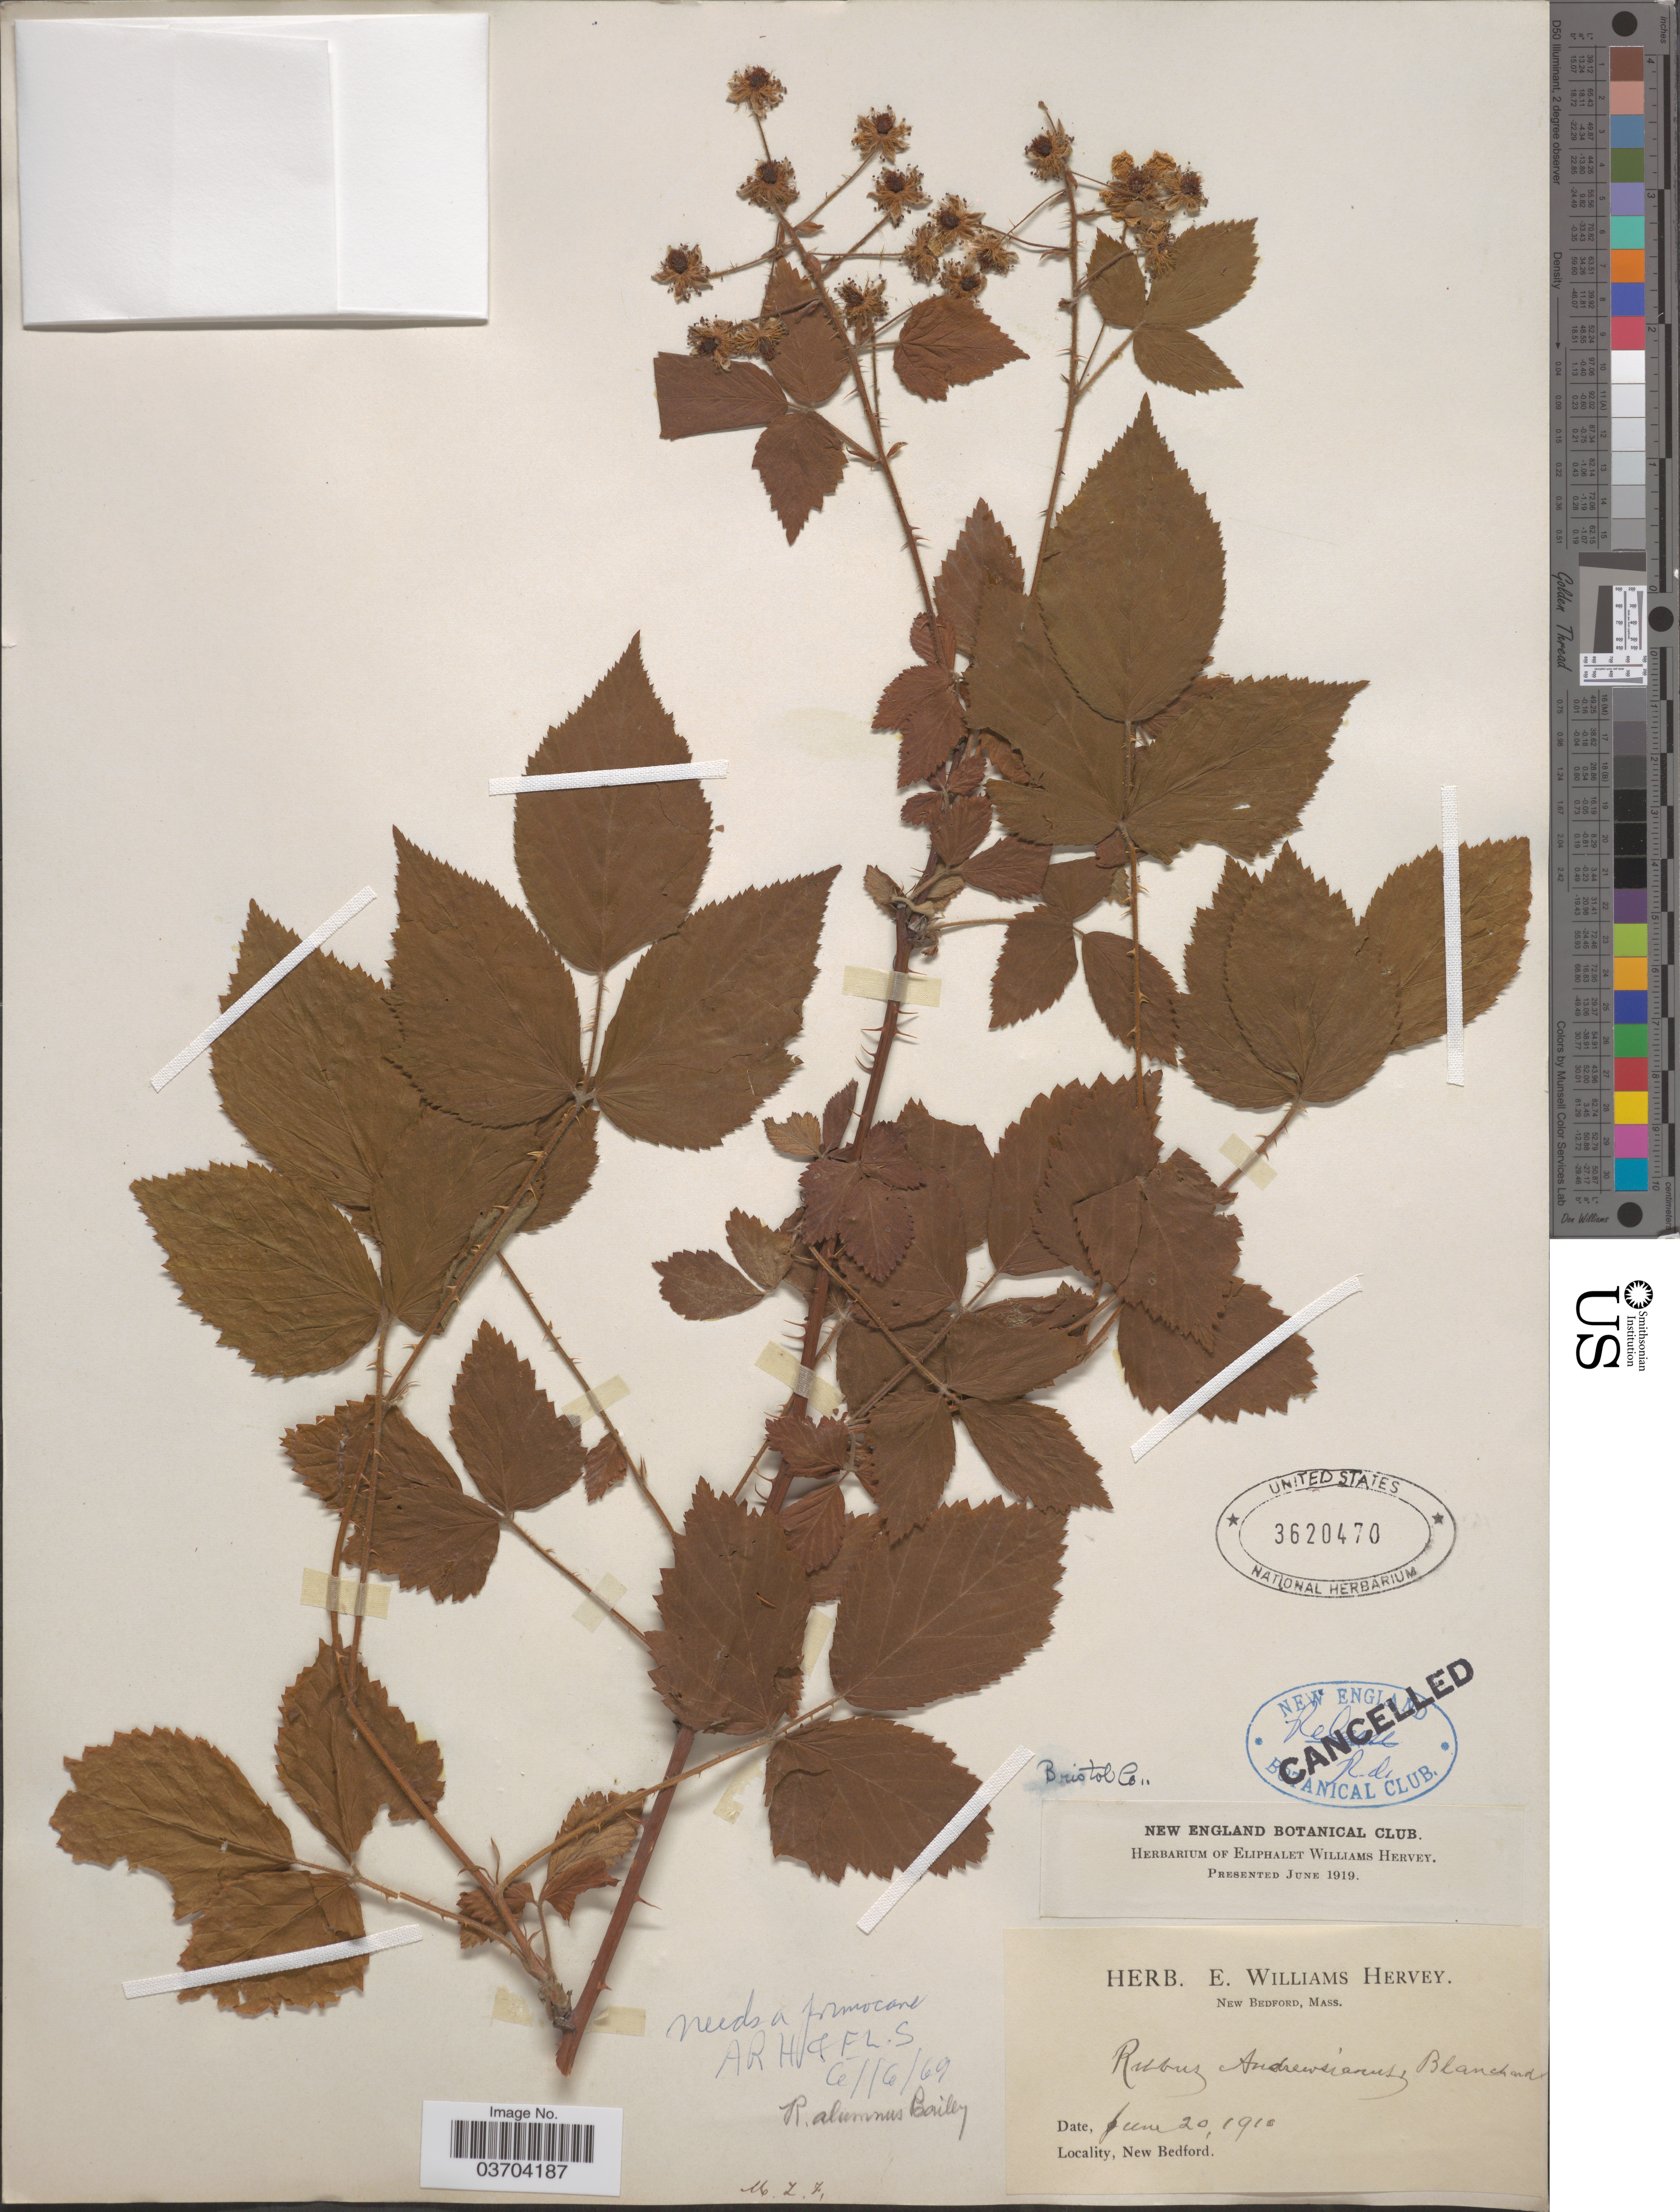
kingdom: Plantae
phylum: Tracheophyta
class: Magnoliopsida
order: Rosales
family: Rosaceae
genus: Rubus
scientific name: Rubus alumnus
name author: L.H. Bailey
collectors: Ex herb. Eliphalet Williams Hervey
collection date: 1910-06-20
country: United States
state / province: Massachusetts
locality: New Bedford. Bristol Co.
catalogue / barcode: US 3620470